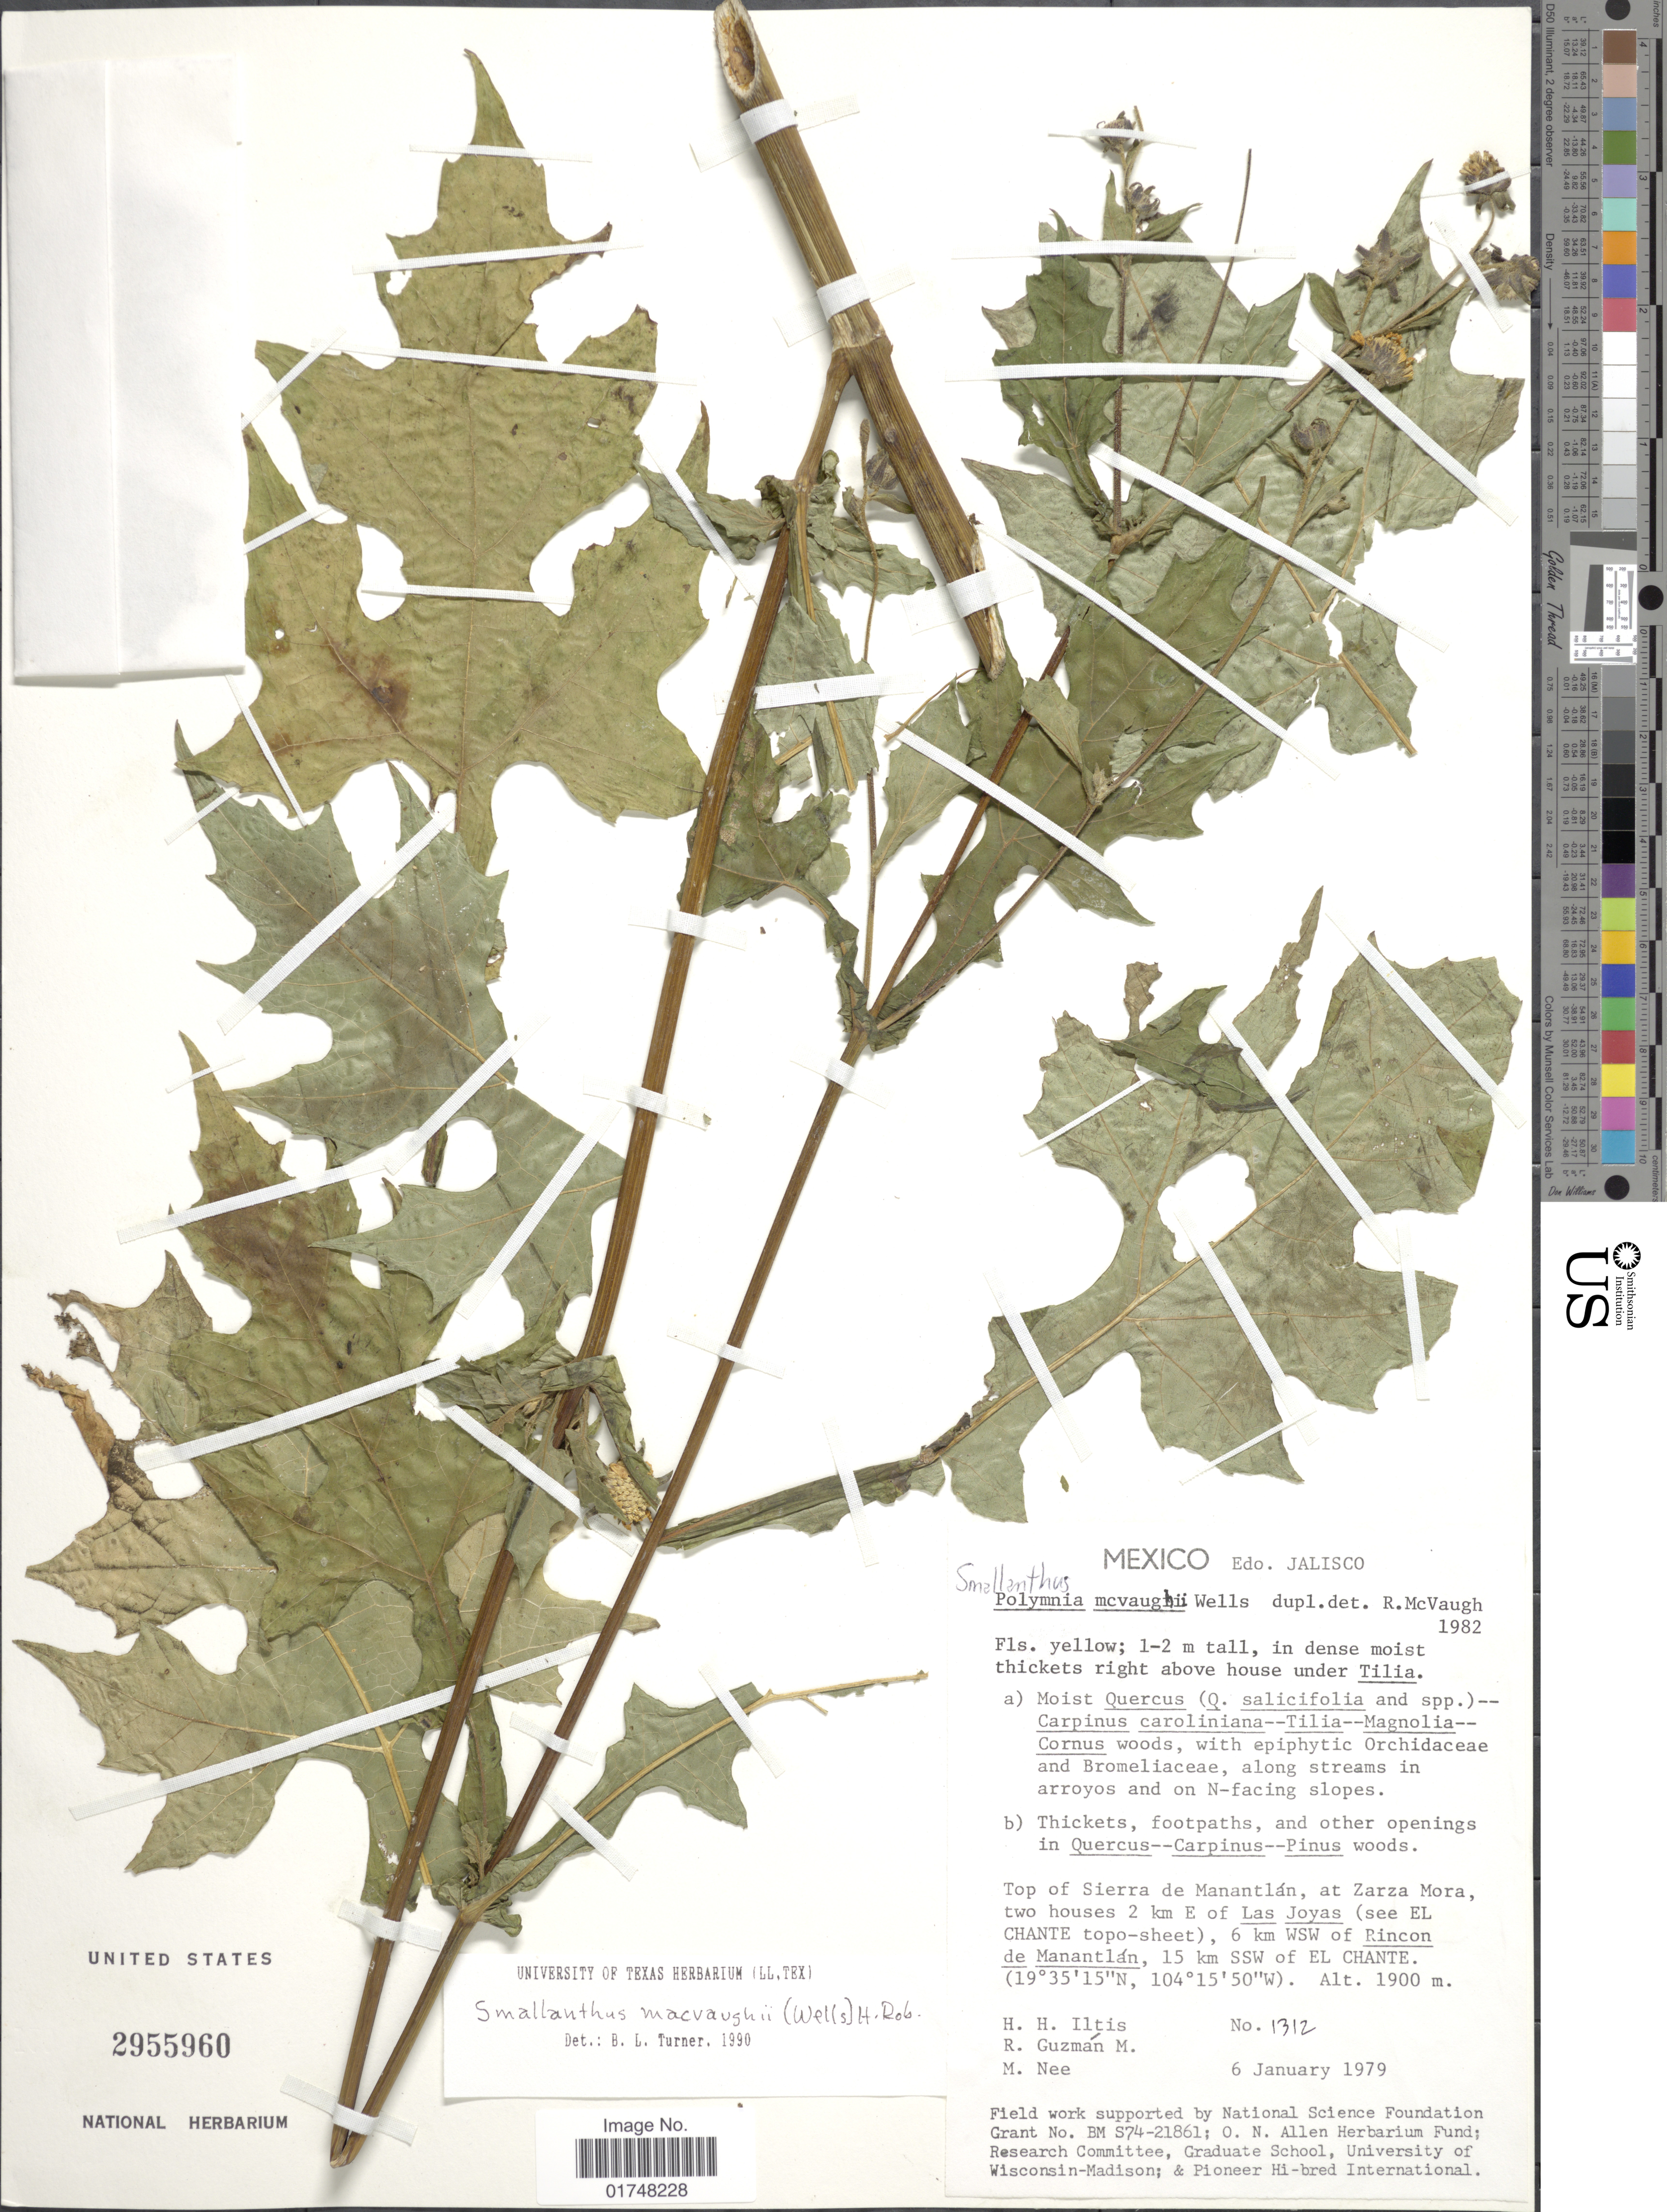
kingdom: Plantae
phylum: Tracheophyta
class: Magnoliopsida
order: Asterales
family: Asteraceae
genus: Smallanthus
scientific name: Smallanthus macvaughii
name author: (Wells) H. Rob.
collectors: H. H. Iltis, R. Guzman-M. & M. Nee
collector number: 1312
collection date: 1979-01-06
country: Mexico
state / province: Jalisco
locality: Top of Sierra de Manantlan, at Zarza Mora, two houseds 2 km E of Las Joyas (see El Chante topo-sheet), 6 km WSW of Rincon de Manantlan, 15 km SSW of El Chante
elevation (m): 1900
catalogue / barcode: US 2955960